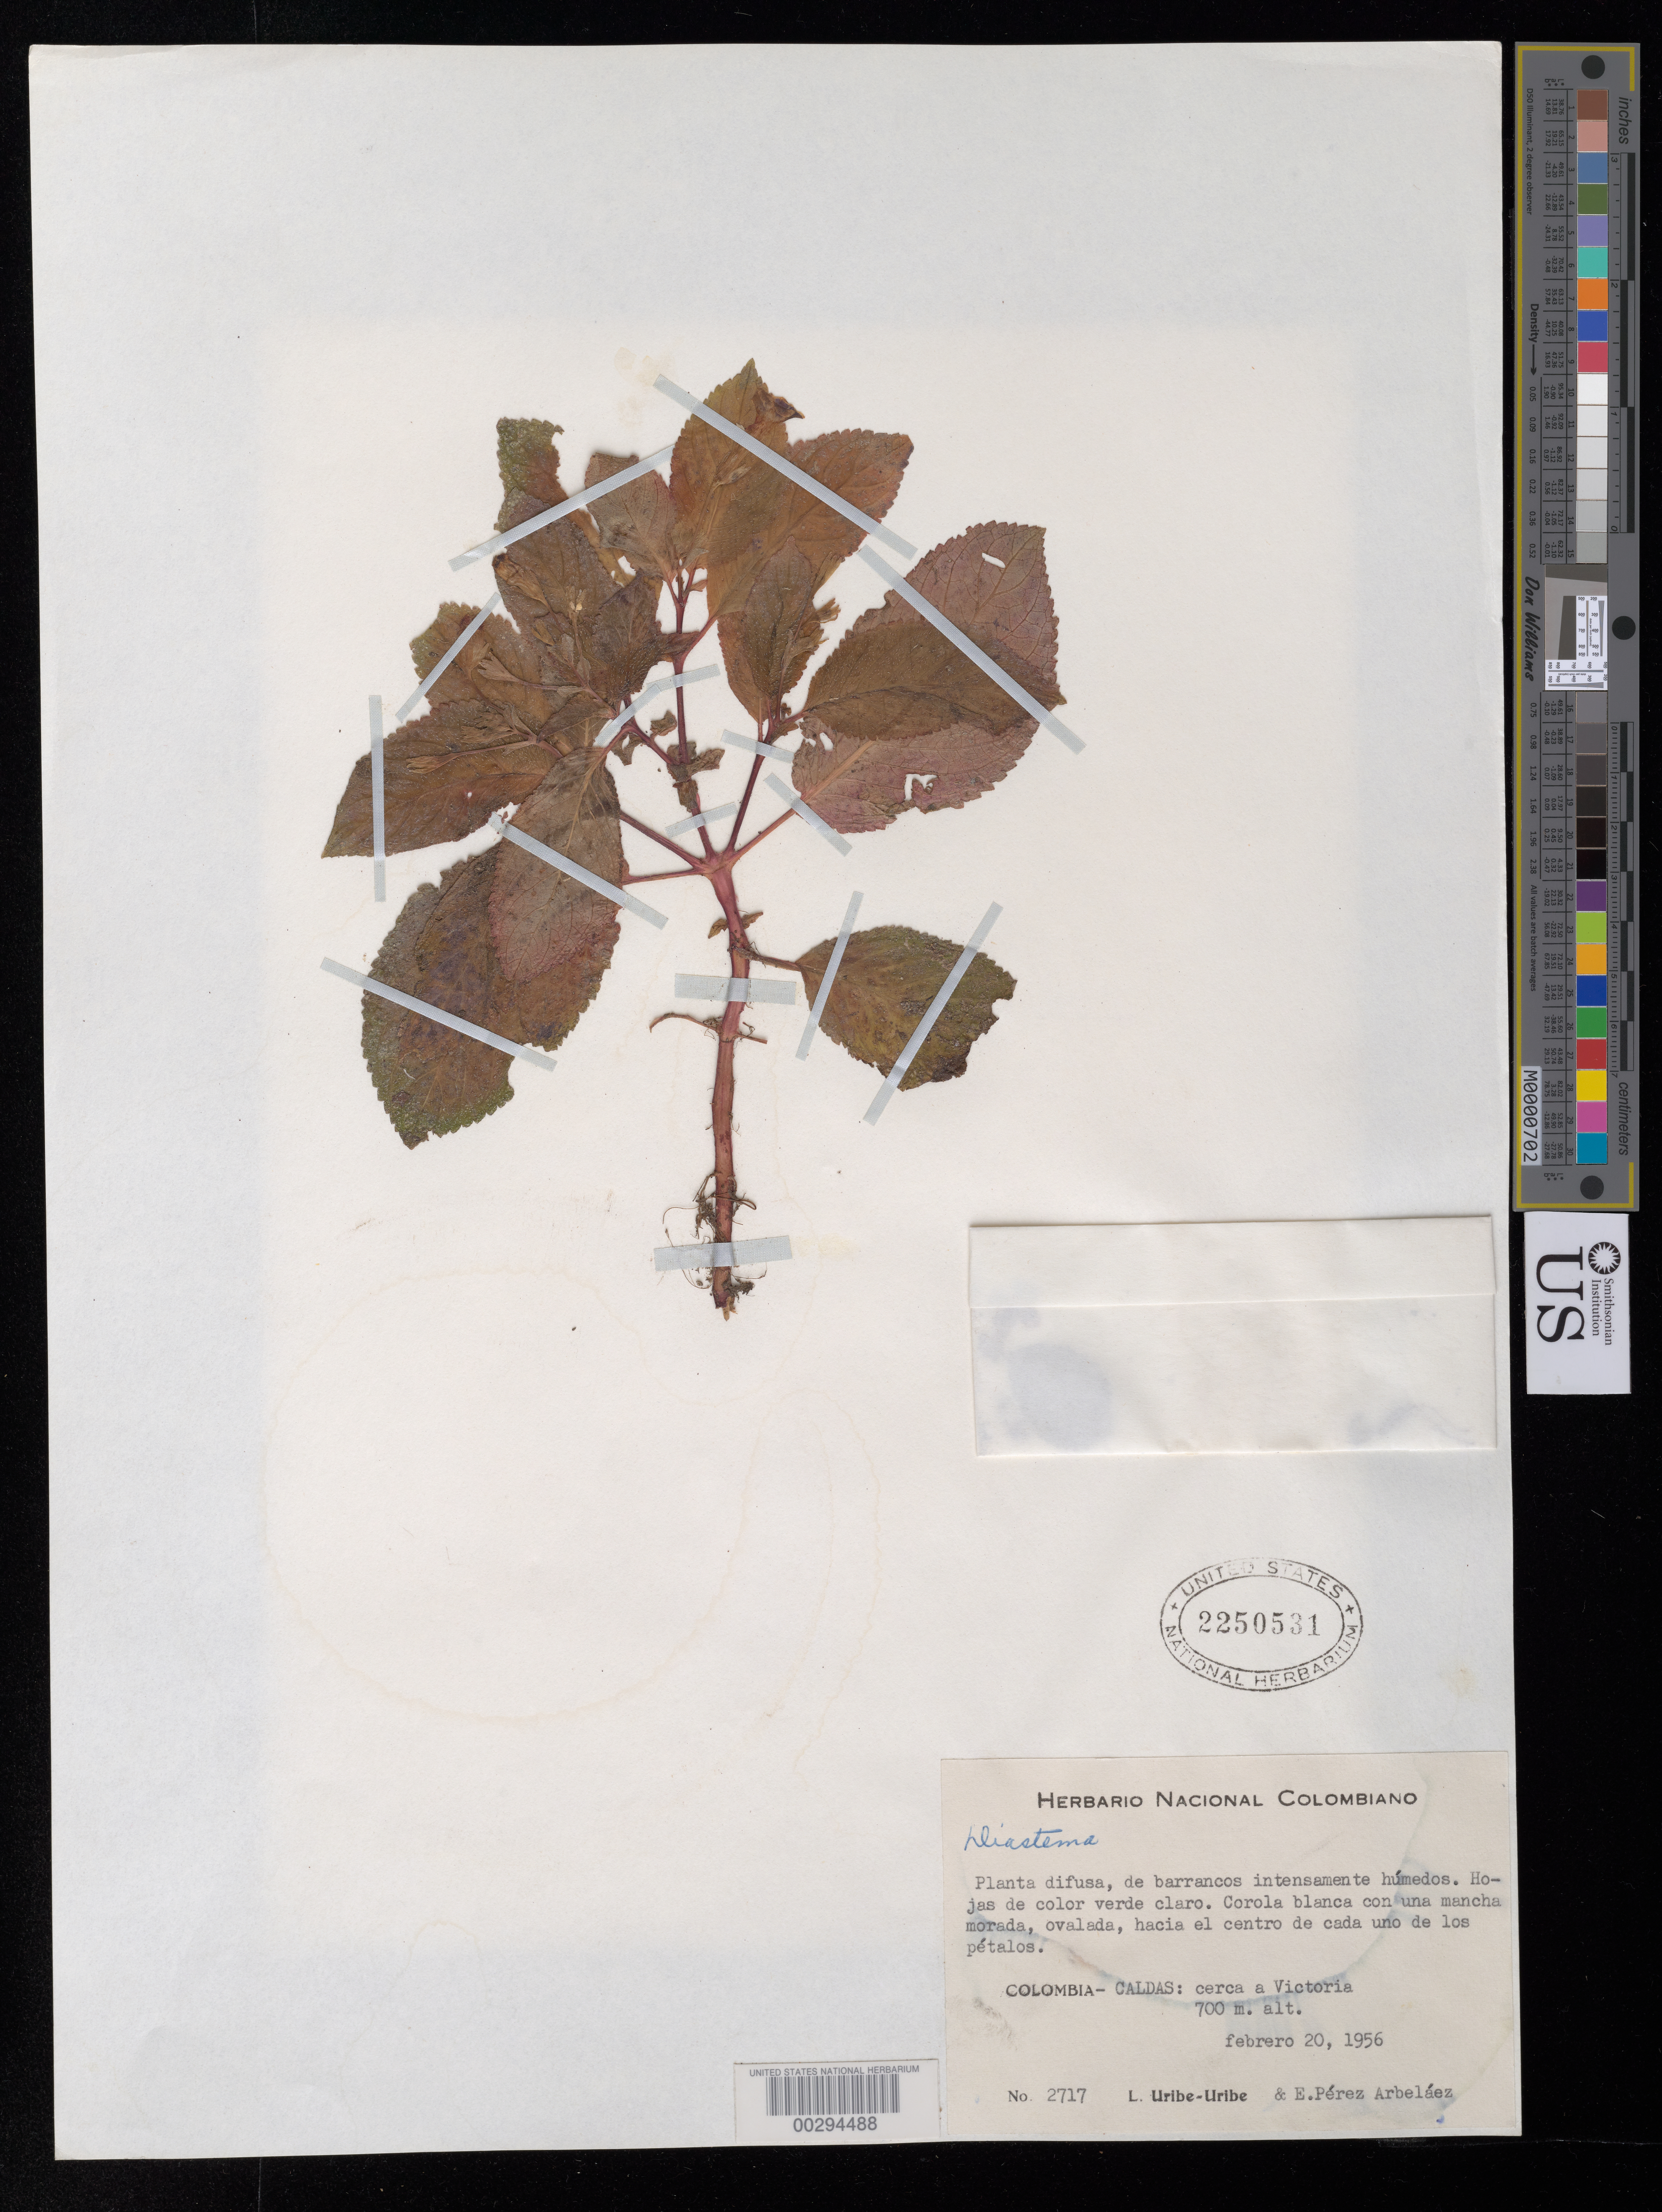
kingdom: Plantae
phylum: Tracheophyta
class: Magnoliopsida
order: Lamiales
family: Gesneriaceae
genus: Diastema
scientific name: Diastema sp.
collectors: L. Uribe & E. Pérez Arbeláez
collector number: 2717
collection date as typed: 20 Feb 1956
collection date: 1956-02-20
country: Colombia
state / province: Caldas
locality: Near Victoria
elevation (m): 700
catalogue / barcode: US 2250531